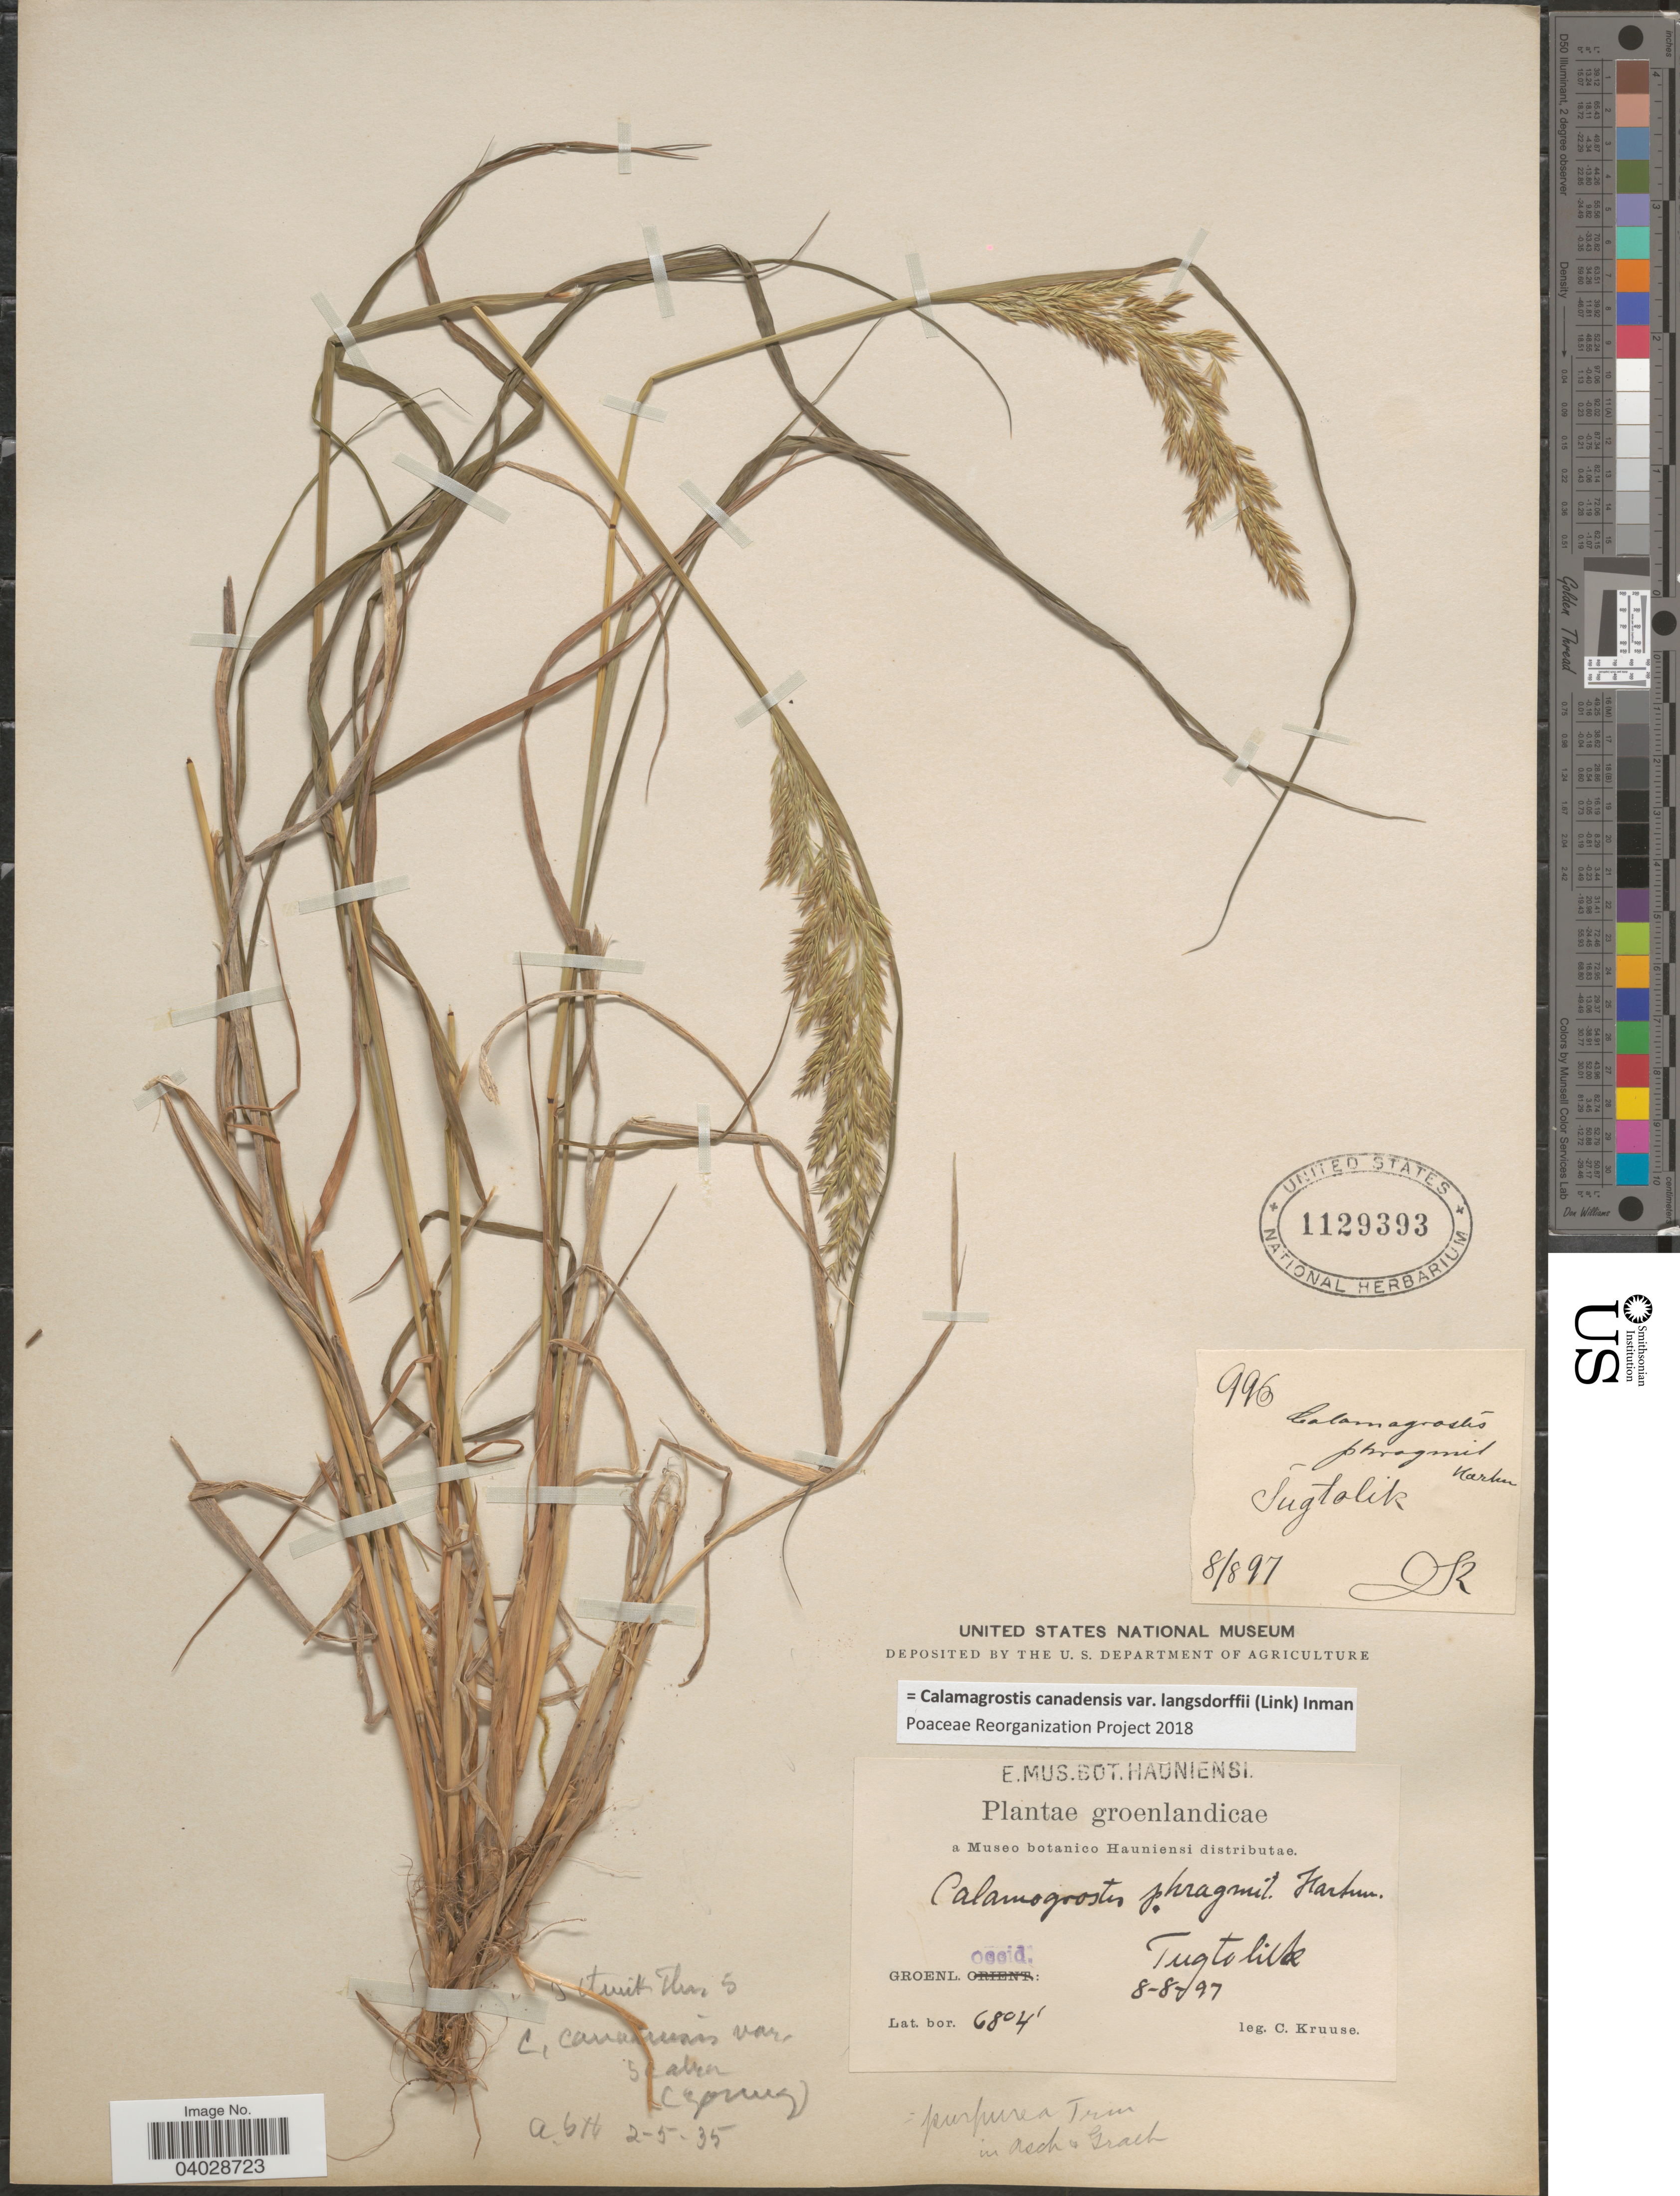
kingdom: Plantae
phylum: Tracheophyta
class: Liliopsida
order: Poales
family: Poaceae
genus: Calamagrostis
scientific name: Calamagrostis canadensis var. langsdorffii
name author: (Link) Inman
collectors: C. Kruuse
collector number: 996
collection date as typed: Transcribed d/m/y: 8/8/97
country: Greenland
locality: Groenlandicae. Groenl. Occid. Tugtolik.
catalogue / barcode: US 1129393